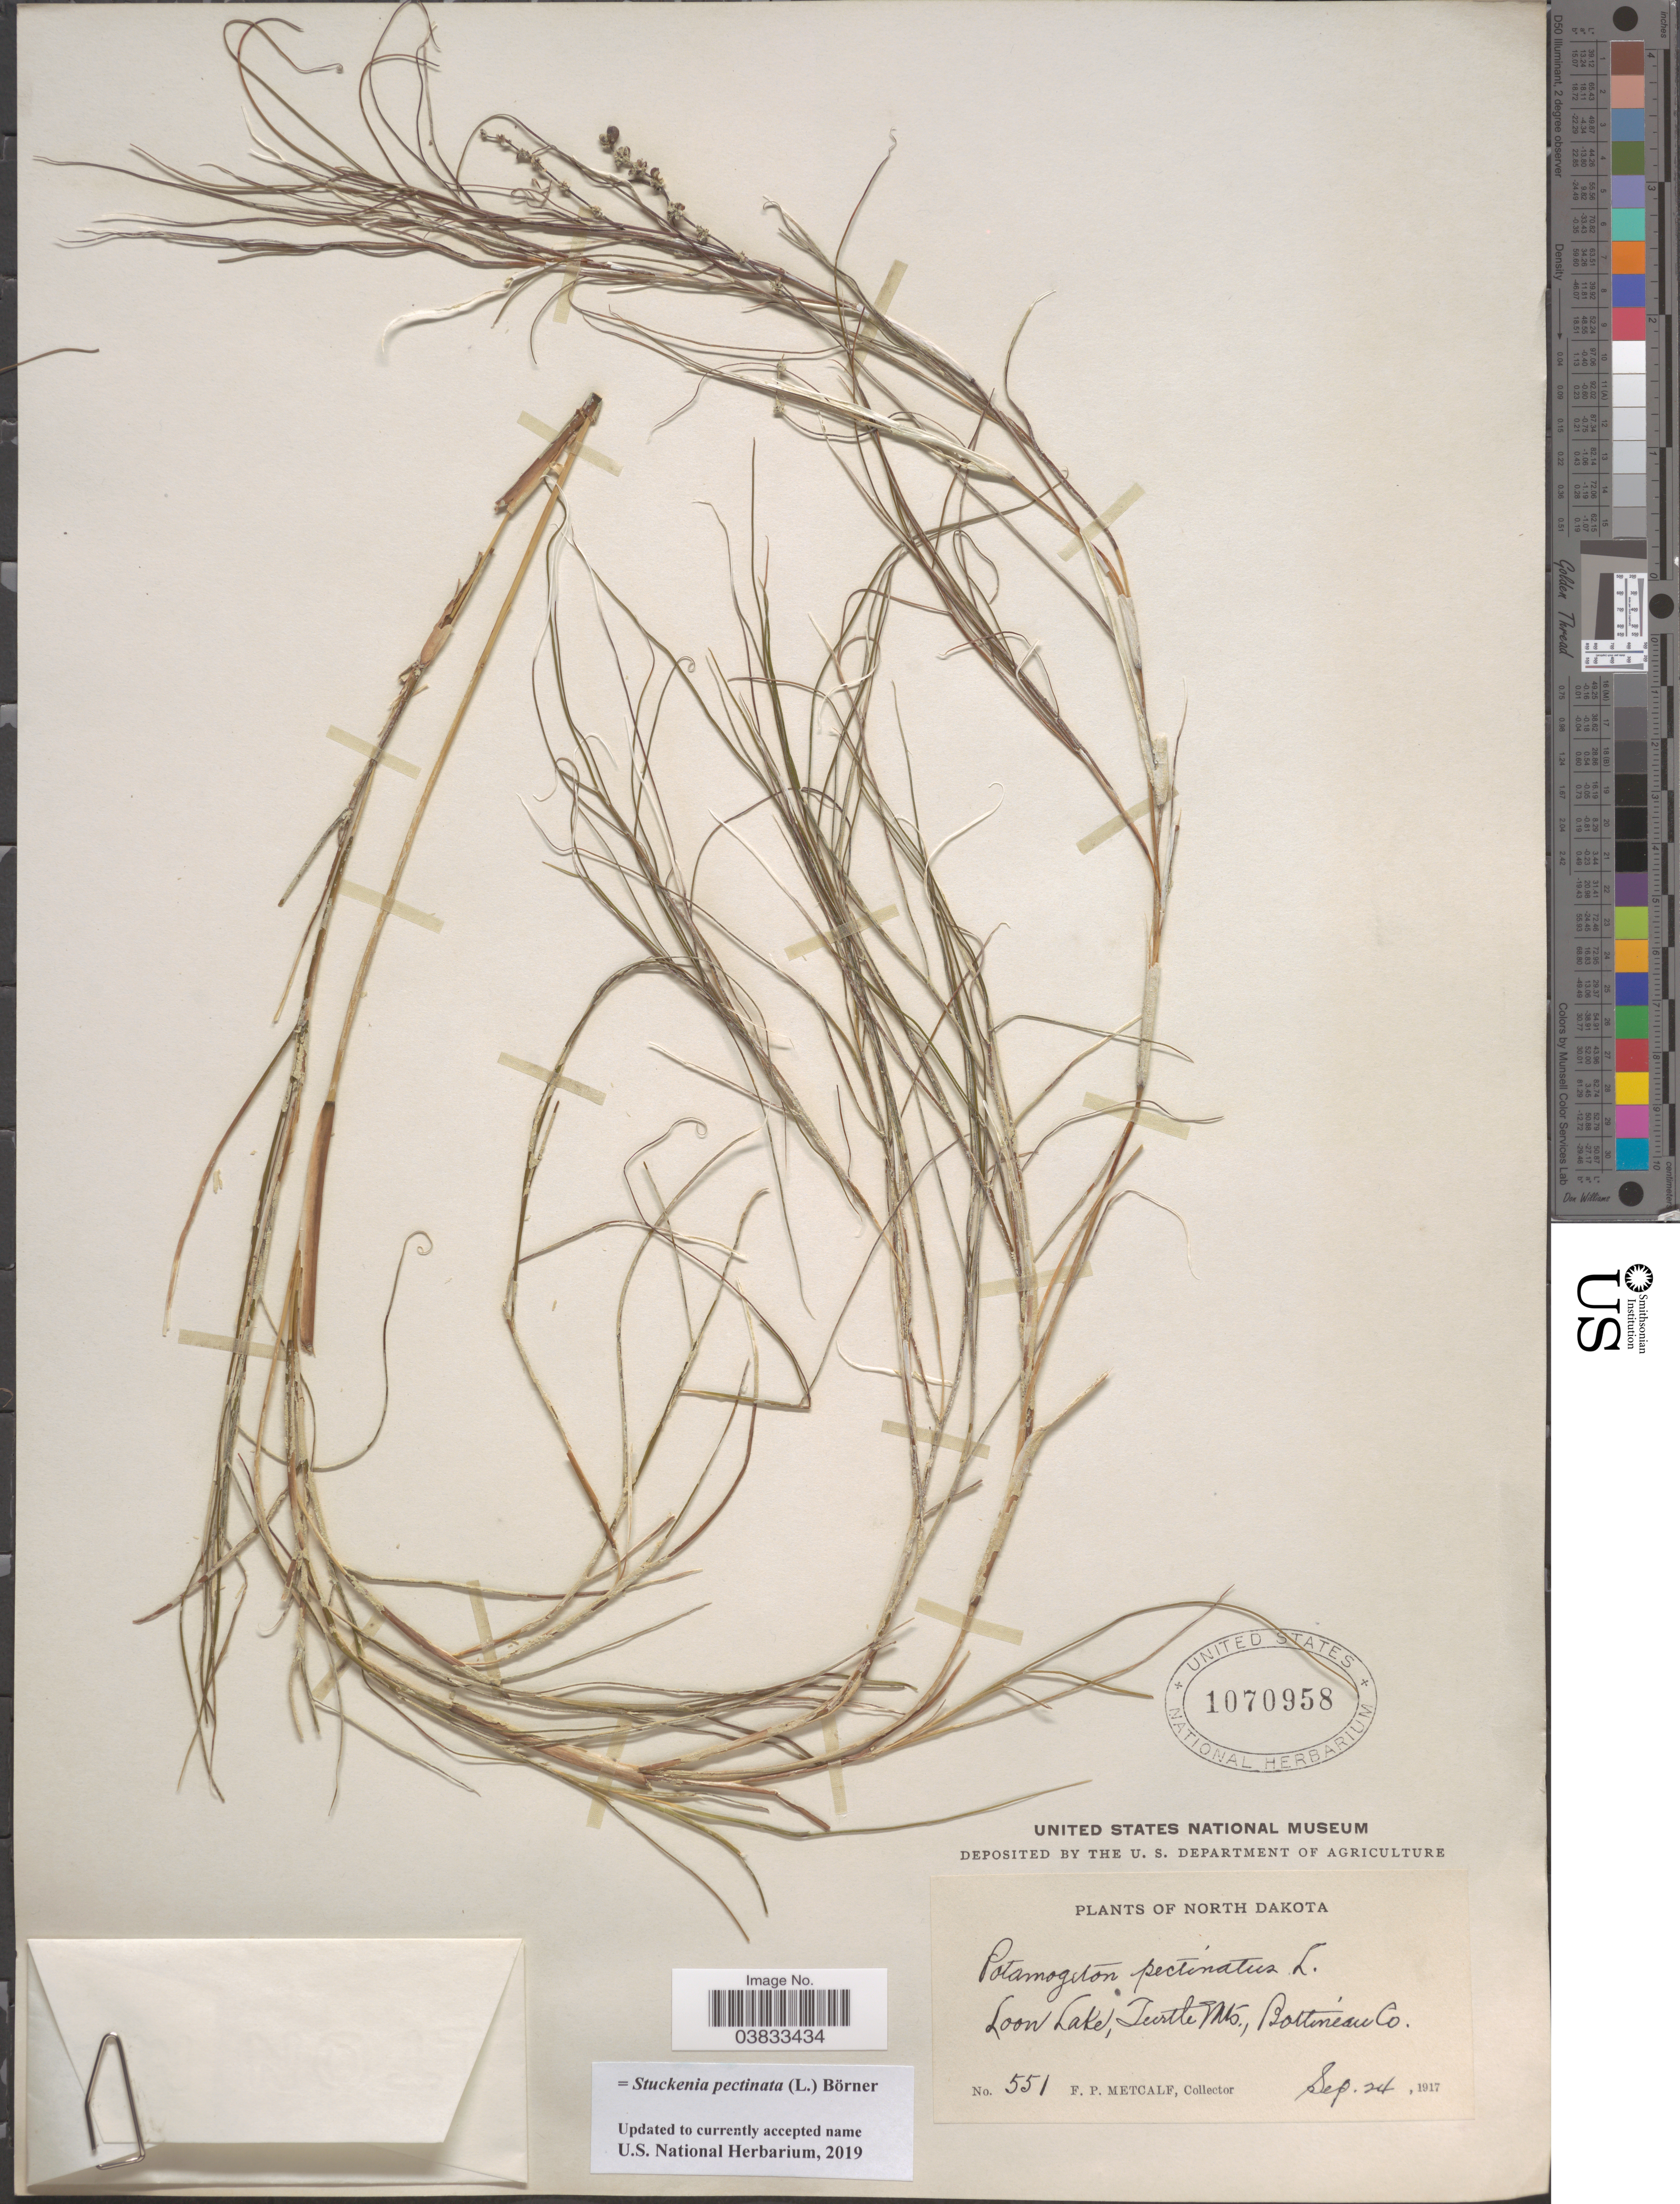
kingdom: Plantae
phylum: Tracheophyta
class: Liliopsida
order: Alismatales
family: Potamogetonaceae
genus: Stuckenia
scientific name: Stuckenia pectinata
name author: (L.) Börner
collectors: F. Metcalf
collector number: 551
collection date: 1917-09-24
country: United States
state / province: North Dakota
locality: Loon Lake, Turtle Mts., Bottineau Co.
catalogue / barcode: US 1070958